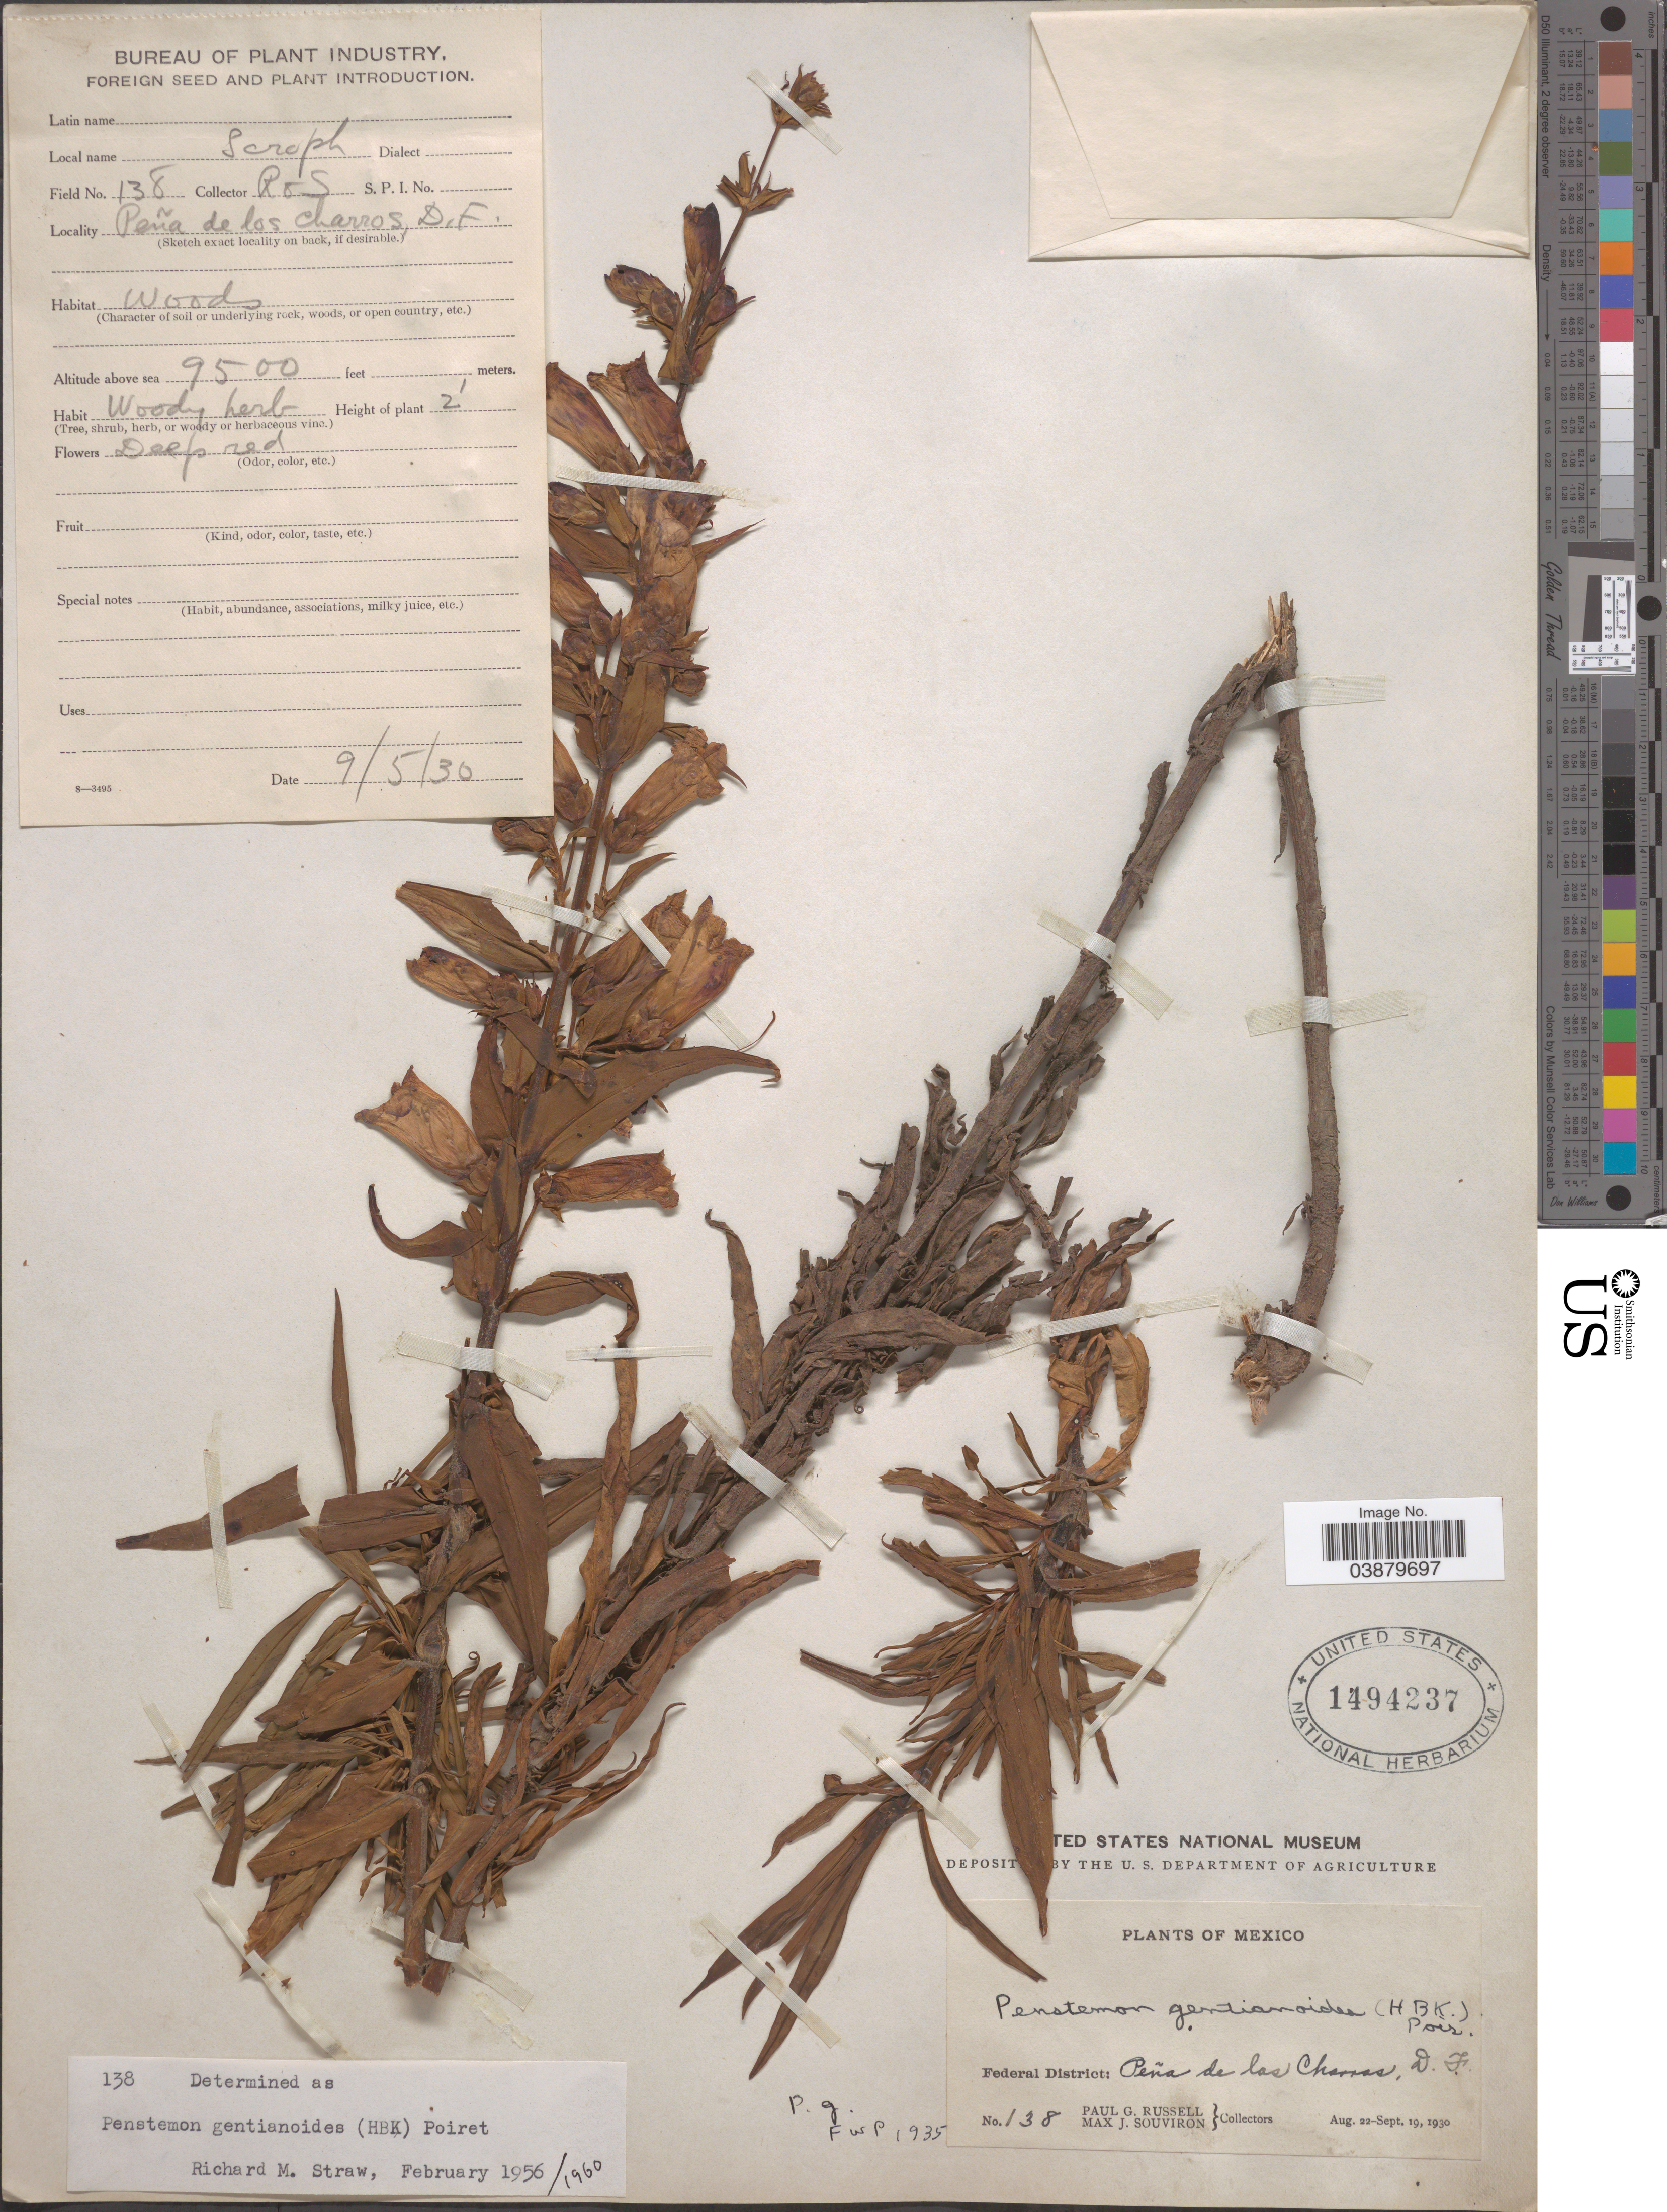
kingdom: Plantae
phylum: Tracheophyta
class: Magnoliopsida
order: Lamiales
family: Plantaginaceae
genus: Penstemon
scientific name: Penstemon gentianoides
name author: (Kunth) Poir.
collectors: P. G. Russell & M. J. Souviron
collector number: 138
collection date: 1930-05-09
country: Mexico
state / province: Distrito Federal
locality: Federal District: Peña de las Charros.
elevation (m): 2896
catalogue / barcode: US 1494237